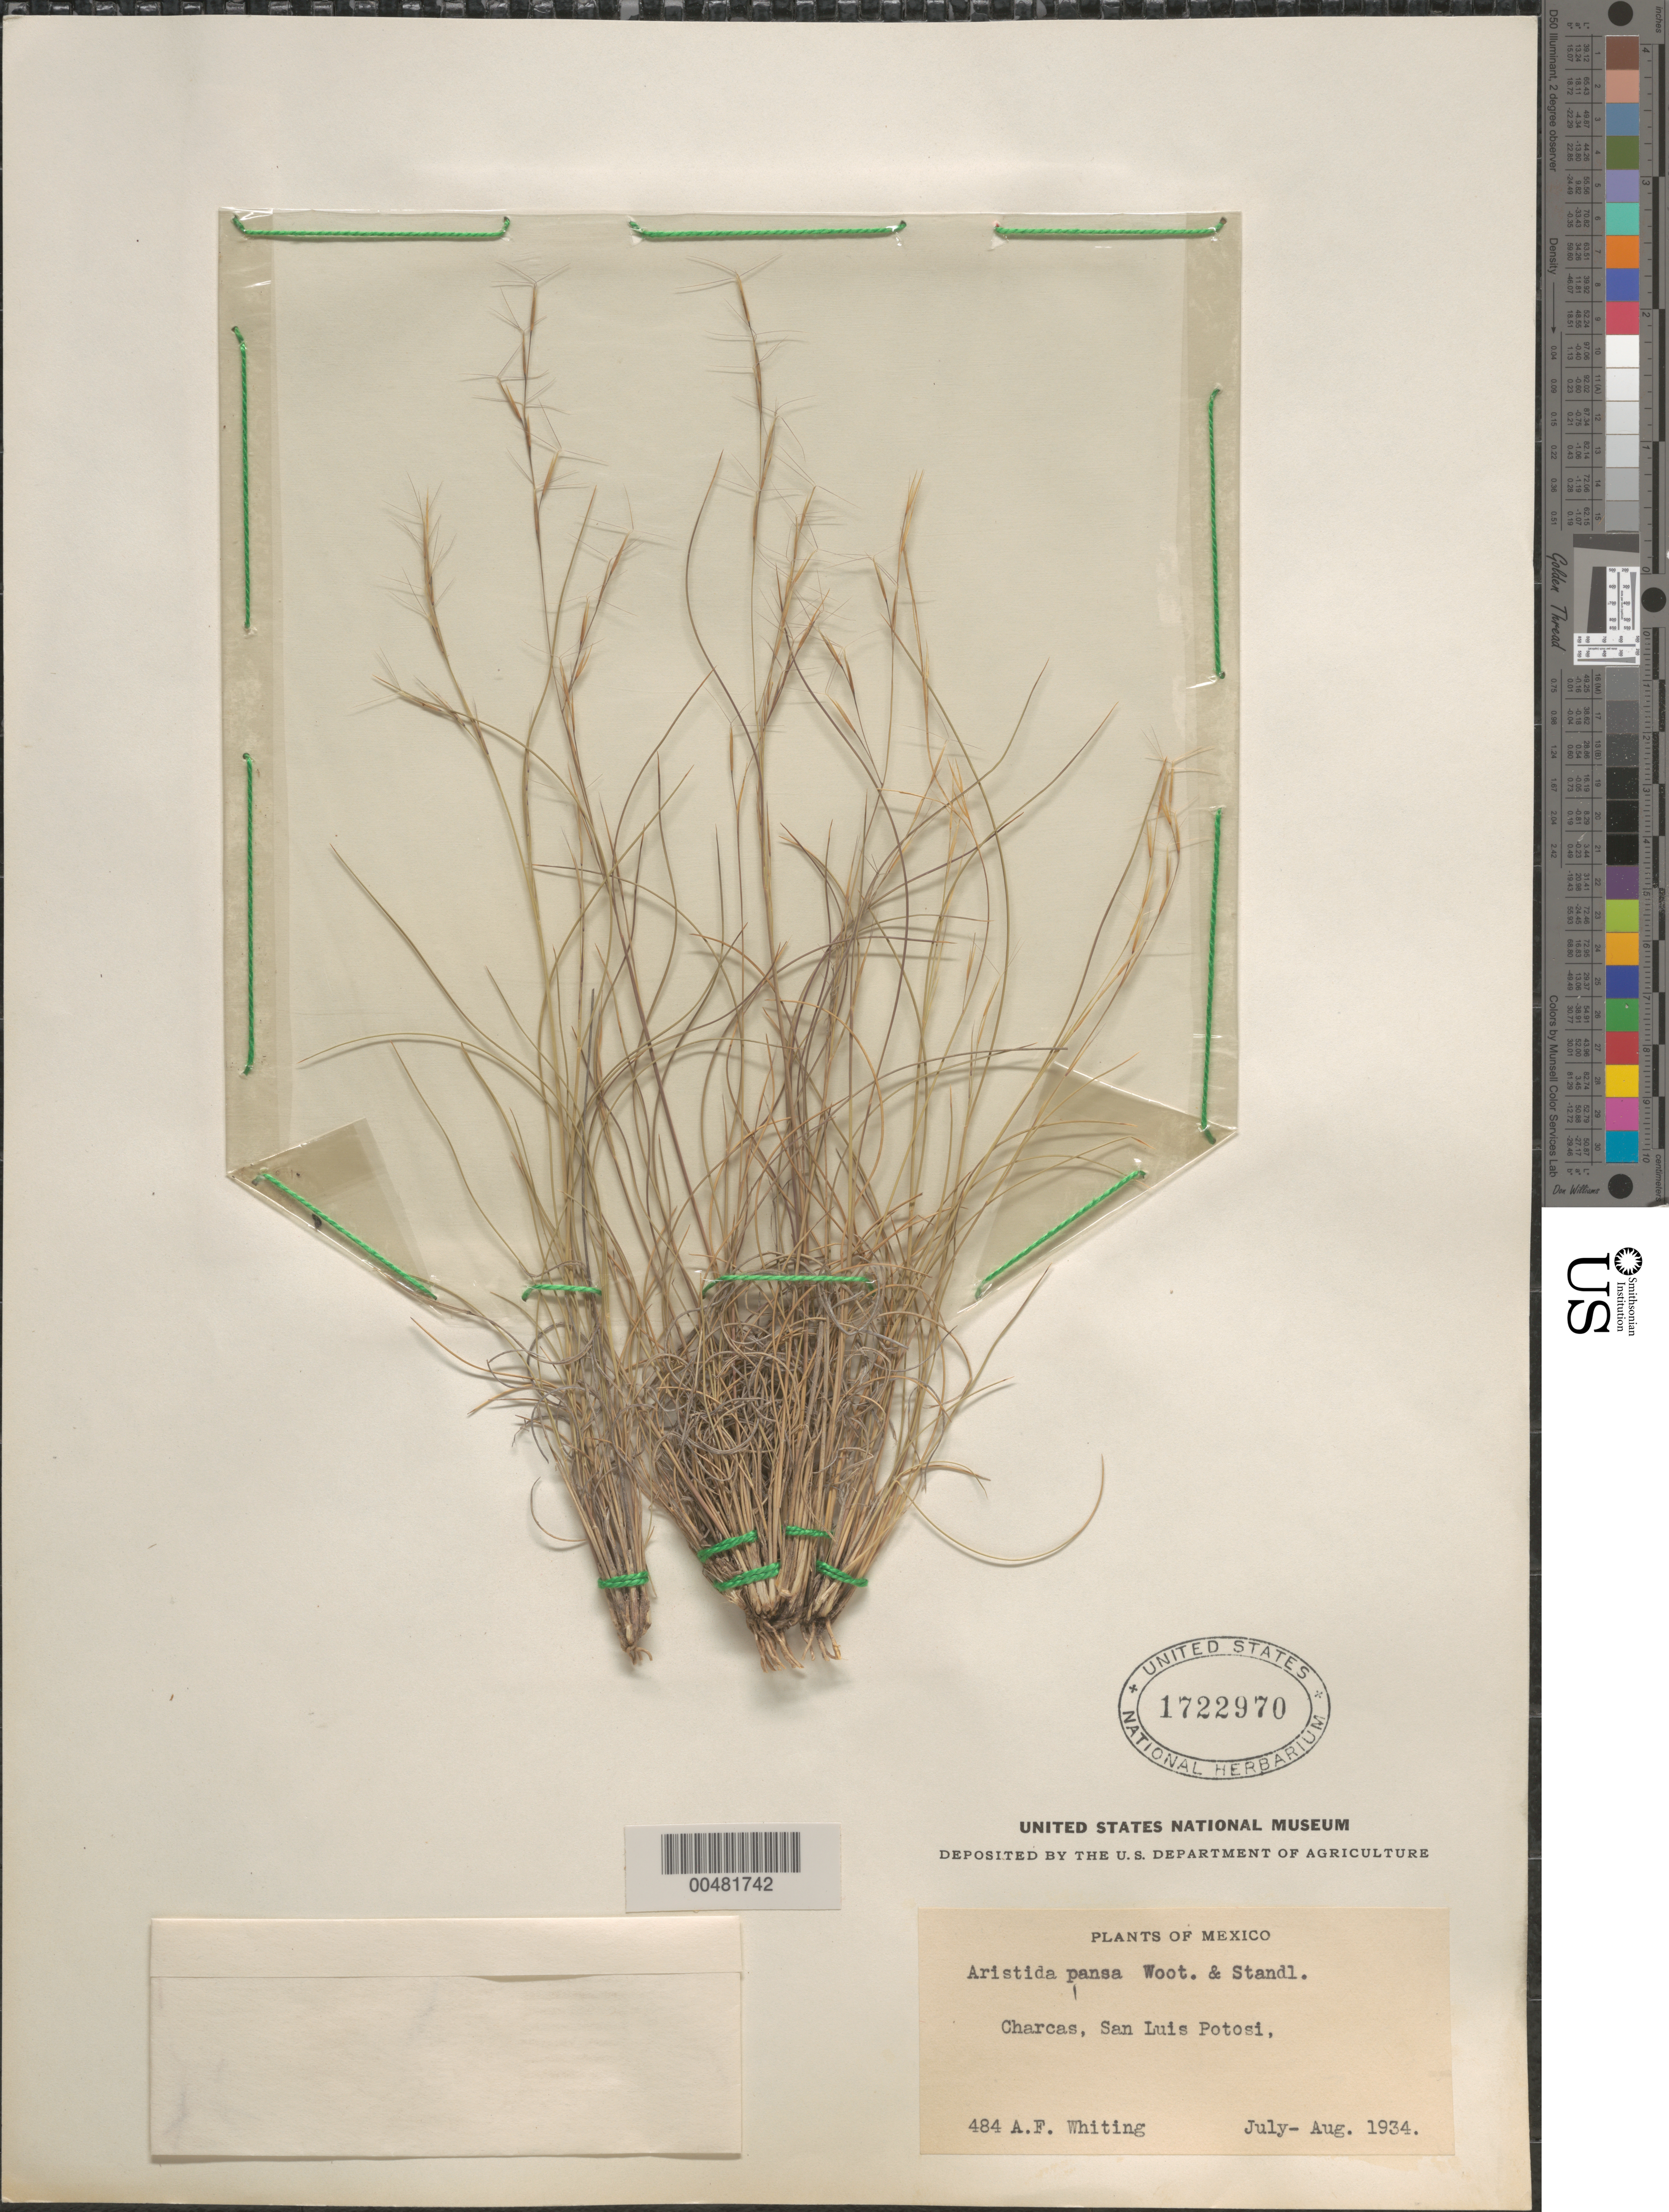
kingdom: Plantae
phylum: Tracheophyta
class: Liliopsida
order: Poales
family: Poaceae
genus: Aristida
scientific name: Aristida pansa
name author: Wooton & Standl.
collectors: A. F. Whiting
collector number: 484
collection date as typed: Jul 1934 to Aug 1934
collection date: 1934-07/1934-08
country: Mexico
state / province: San Luis Potosi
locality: Charcas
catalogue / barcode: US 1722970